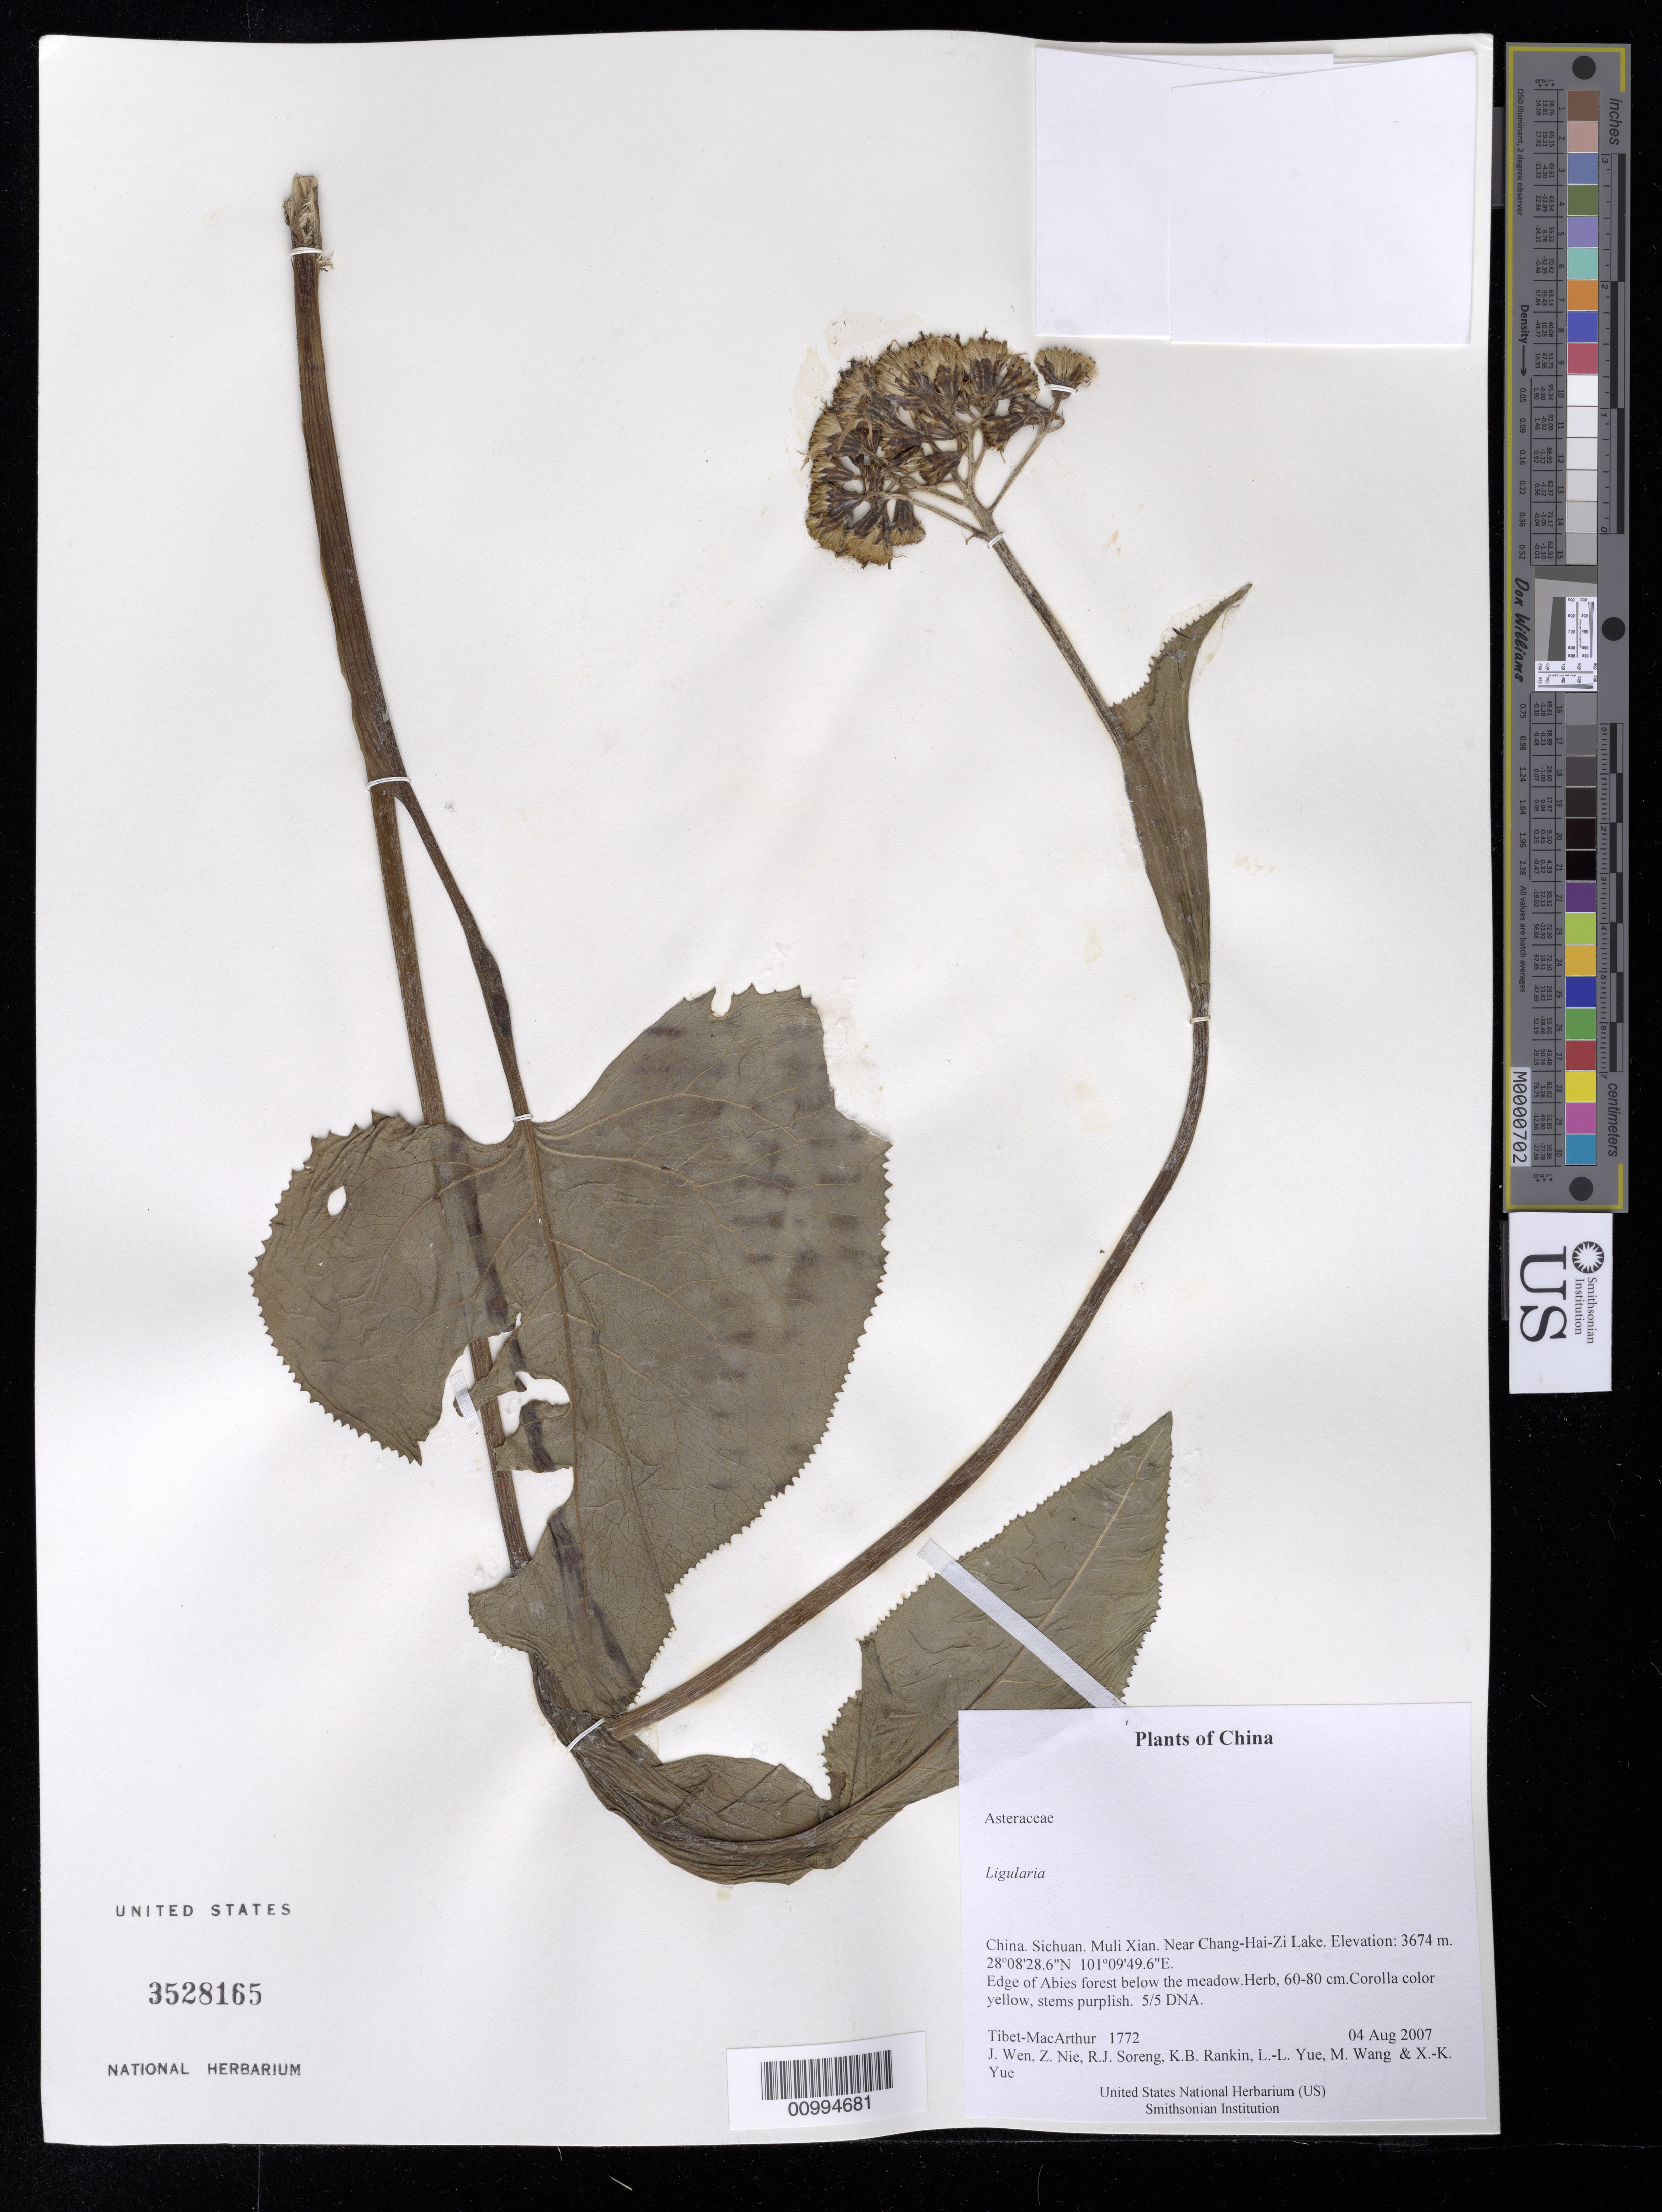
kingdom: Plantae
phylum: Tracheophyta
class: Magnoliopsida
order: Asterales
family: Asteraceae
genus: Ligularia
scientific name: Ligularia sp.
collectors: Tibet-MacArthur, J. Wen, Z. Nie, R. J. Soreng, K. Rankin, L. Yue, M. Wang & X. Yue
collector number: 1772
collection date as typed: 04 Aug 2007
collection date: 2007-08-04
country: China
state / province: Sichuan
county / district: Muli Xian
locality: Near Chang-Hai-Zi Lake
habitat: Edge of Abies forest below the meadow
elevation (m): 3674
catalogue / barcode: US 3528165